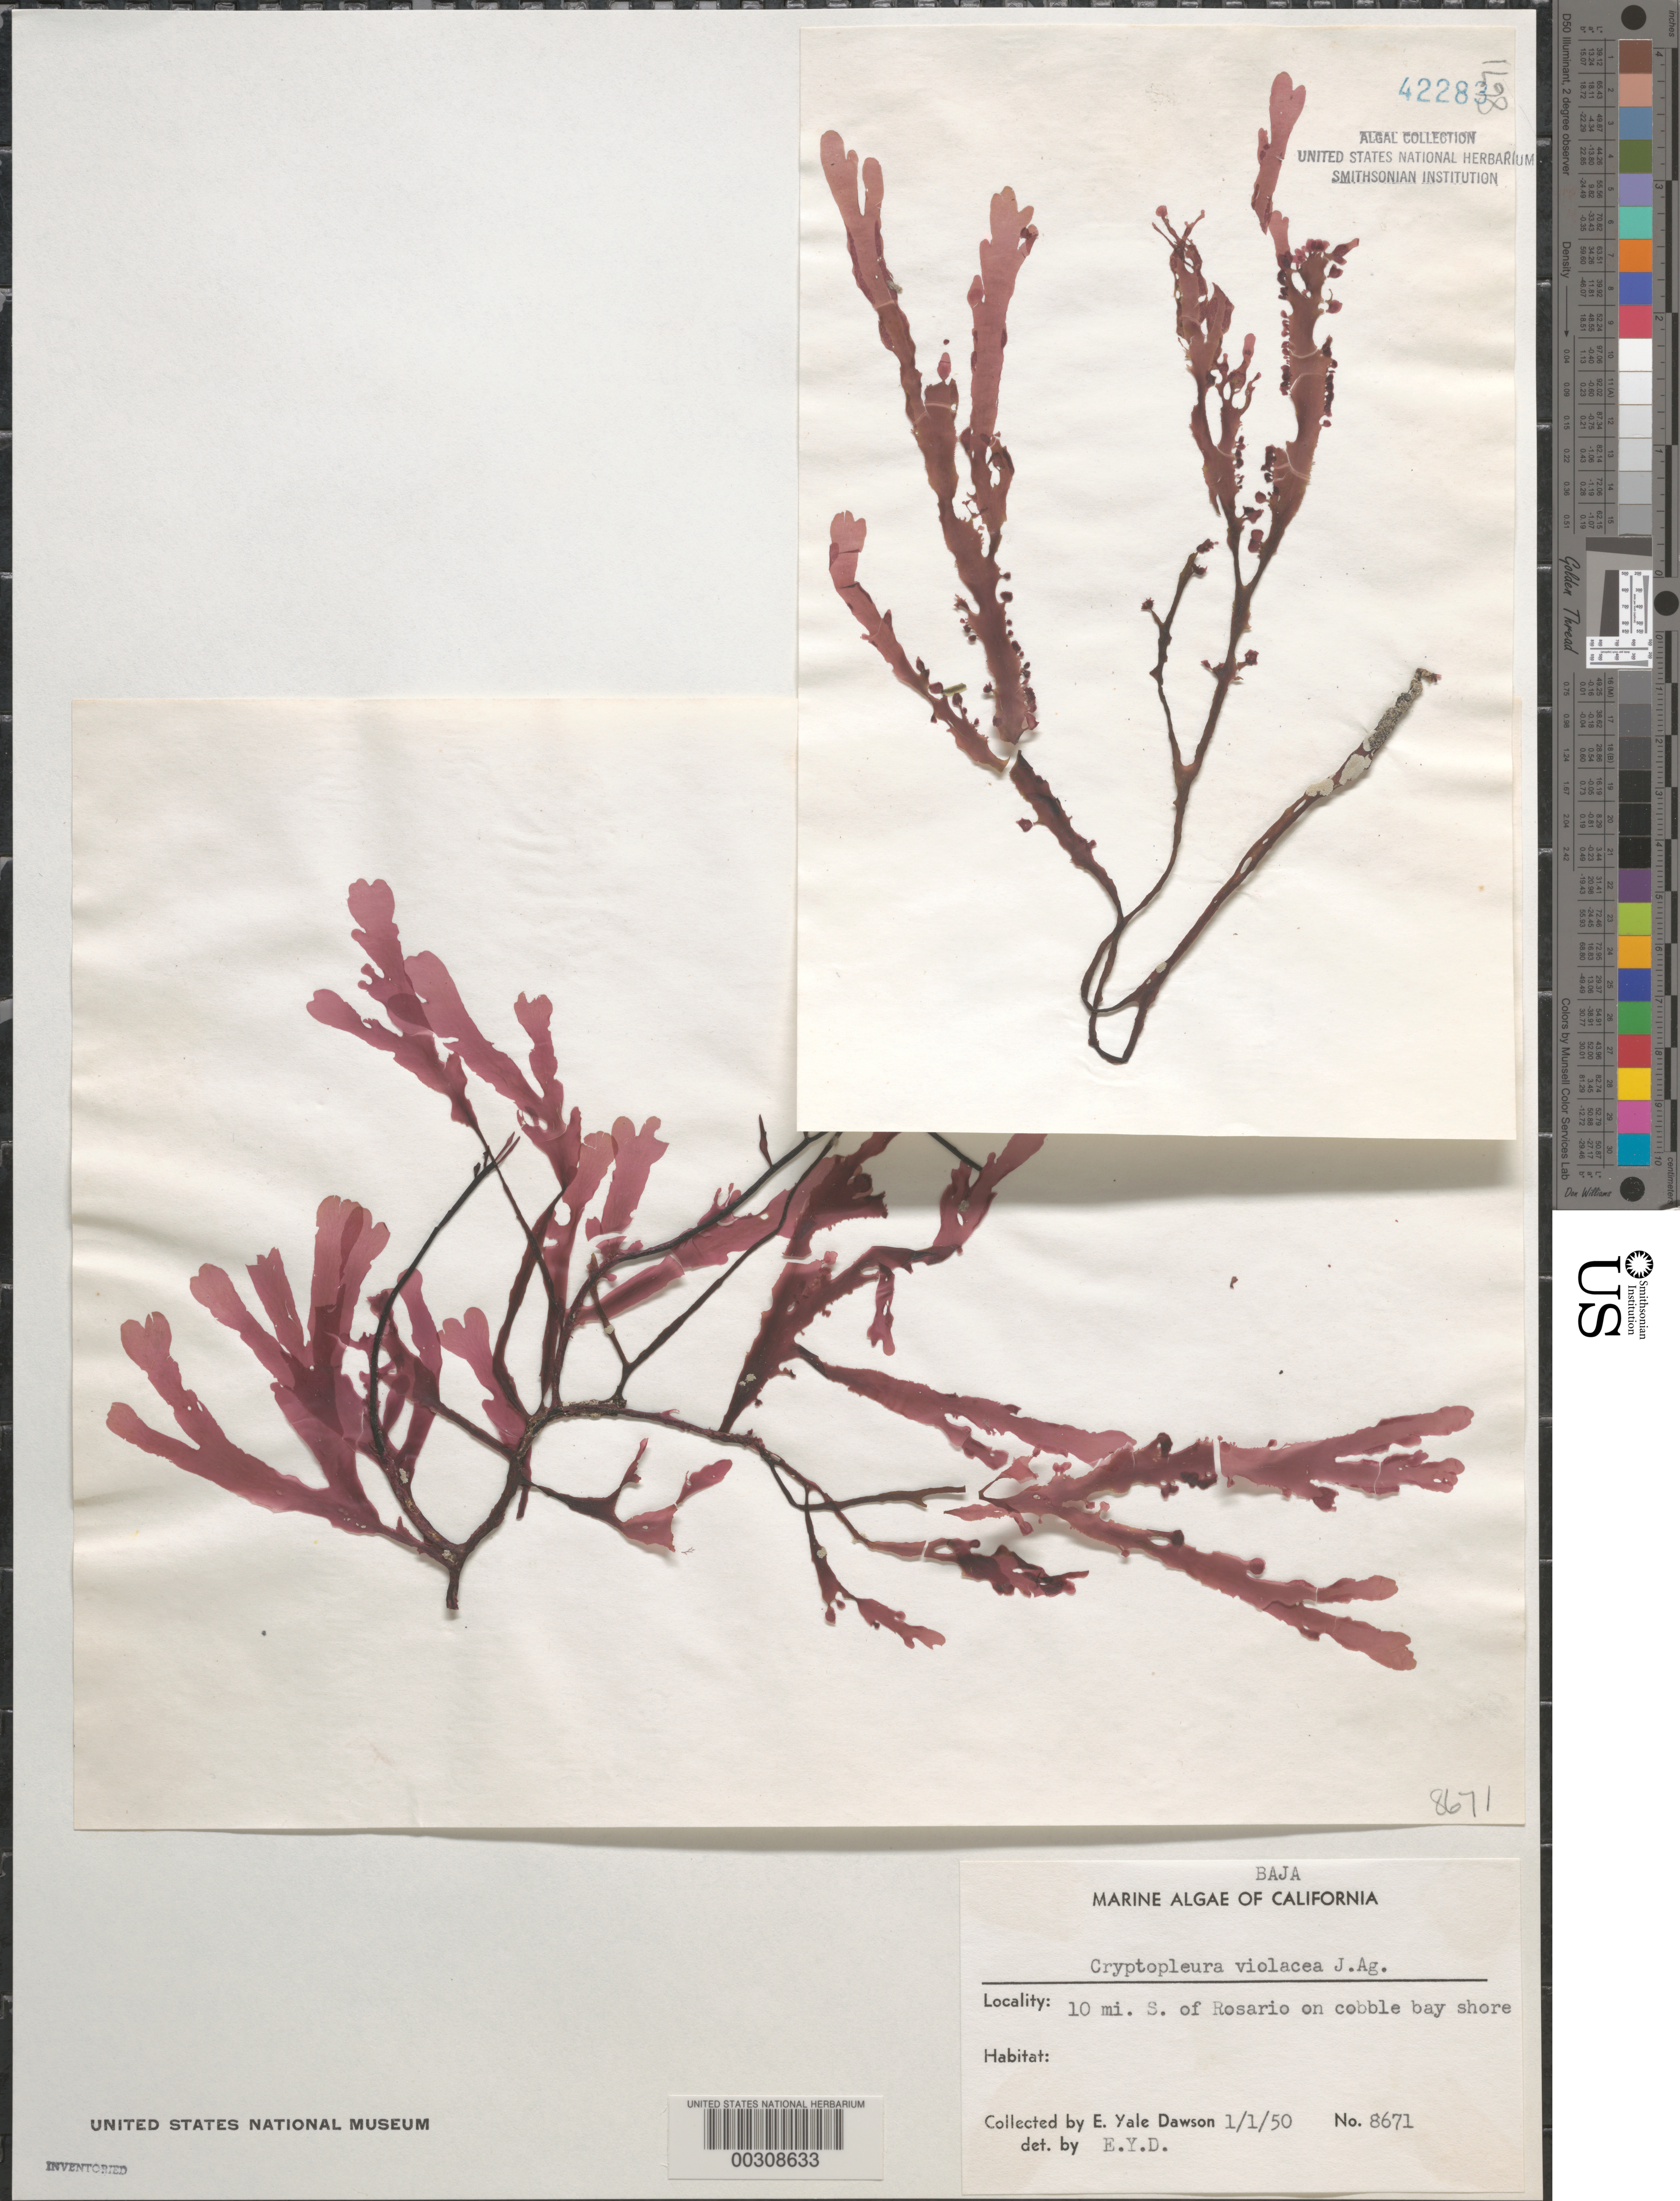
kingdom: Plantae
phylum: Rhodophyta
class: Florideophyceae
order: Ceramiales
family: Delesseriaceae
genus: Cryptopleura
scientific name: Cryptopleura violacea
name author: (J. Ag.) Kylin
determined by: Dawson, E. Y.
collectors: E. Y. Dawson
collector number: EYD 8671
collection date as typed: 01 Jan 1950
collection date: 1950-01-01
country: Mexico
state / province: Baja California Norte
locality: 10 miles south of Rosario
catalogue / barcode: US 42283